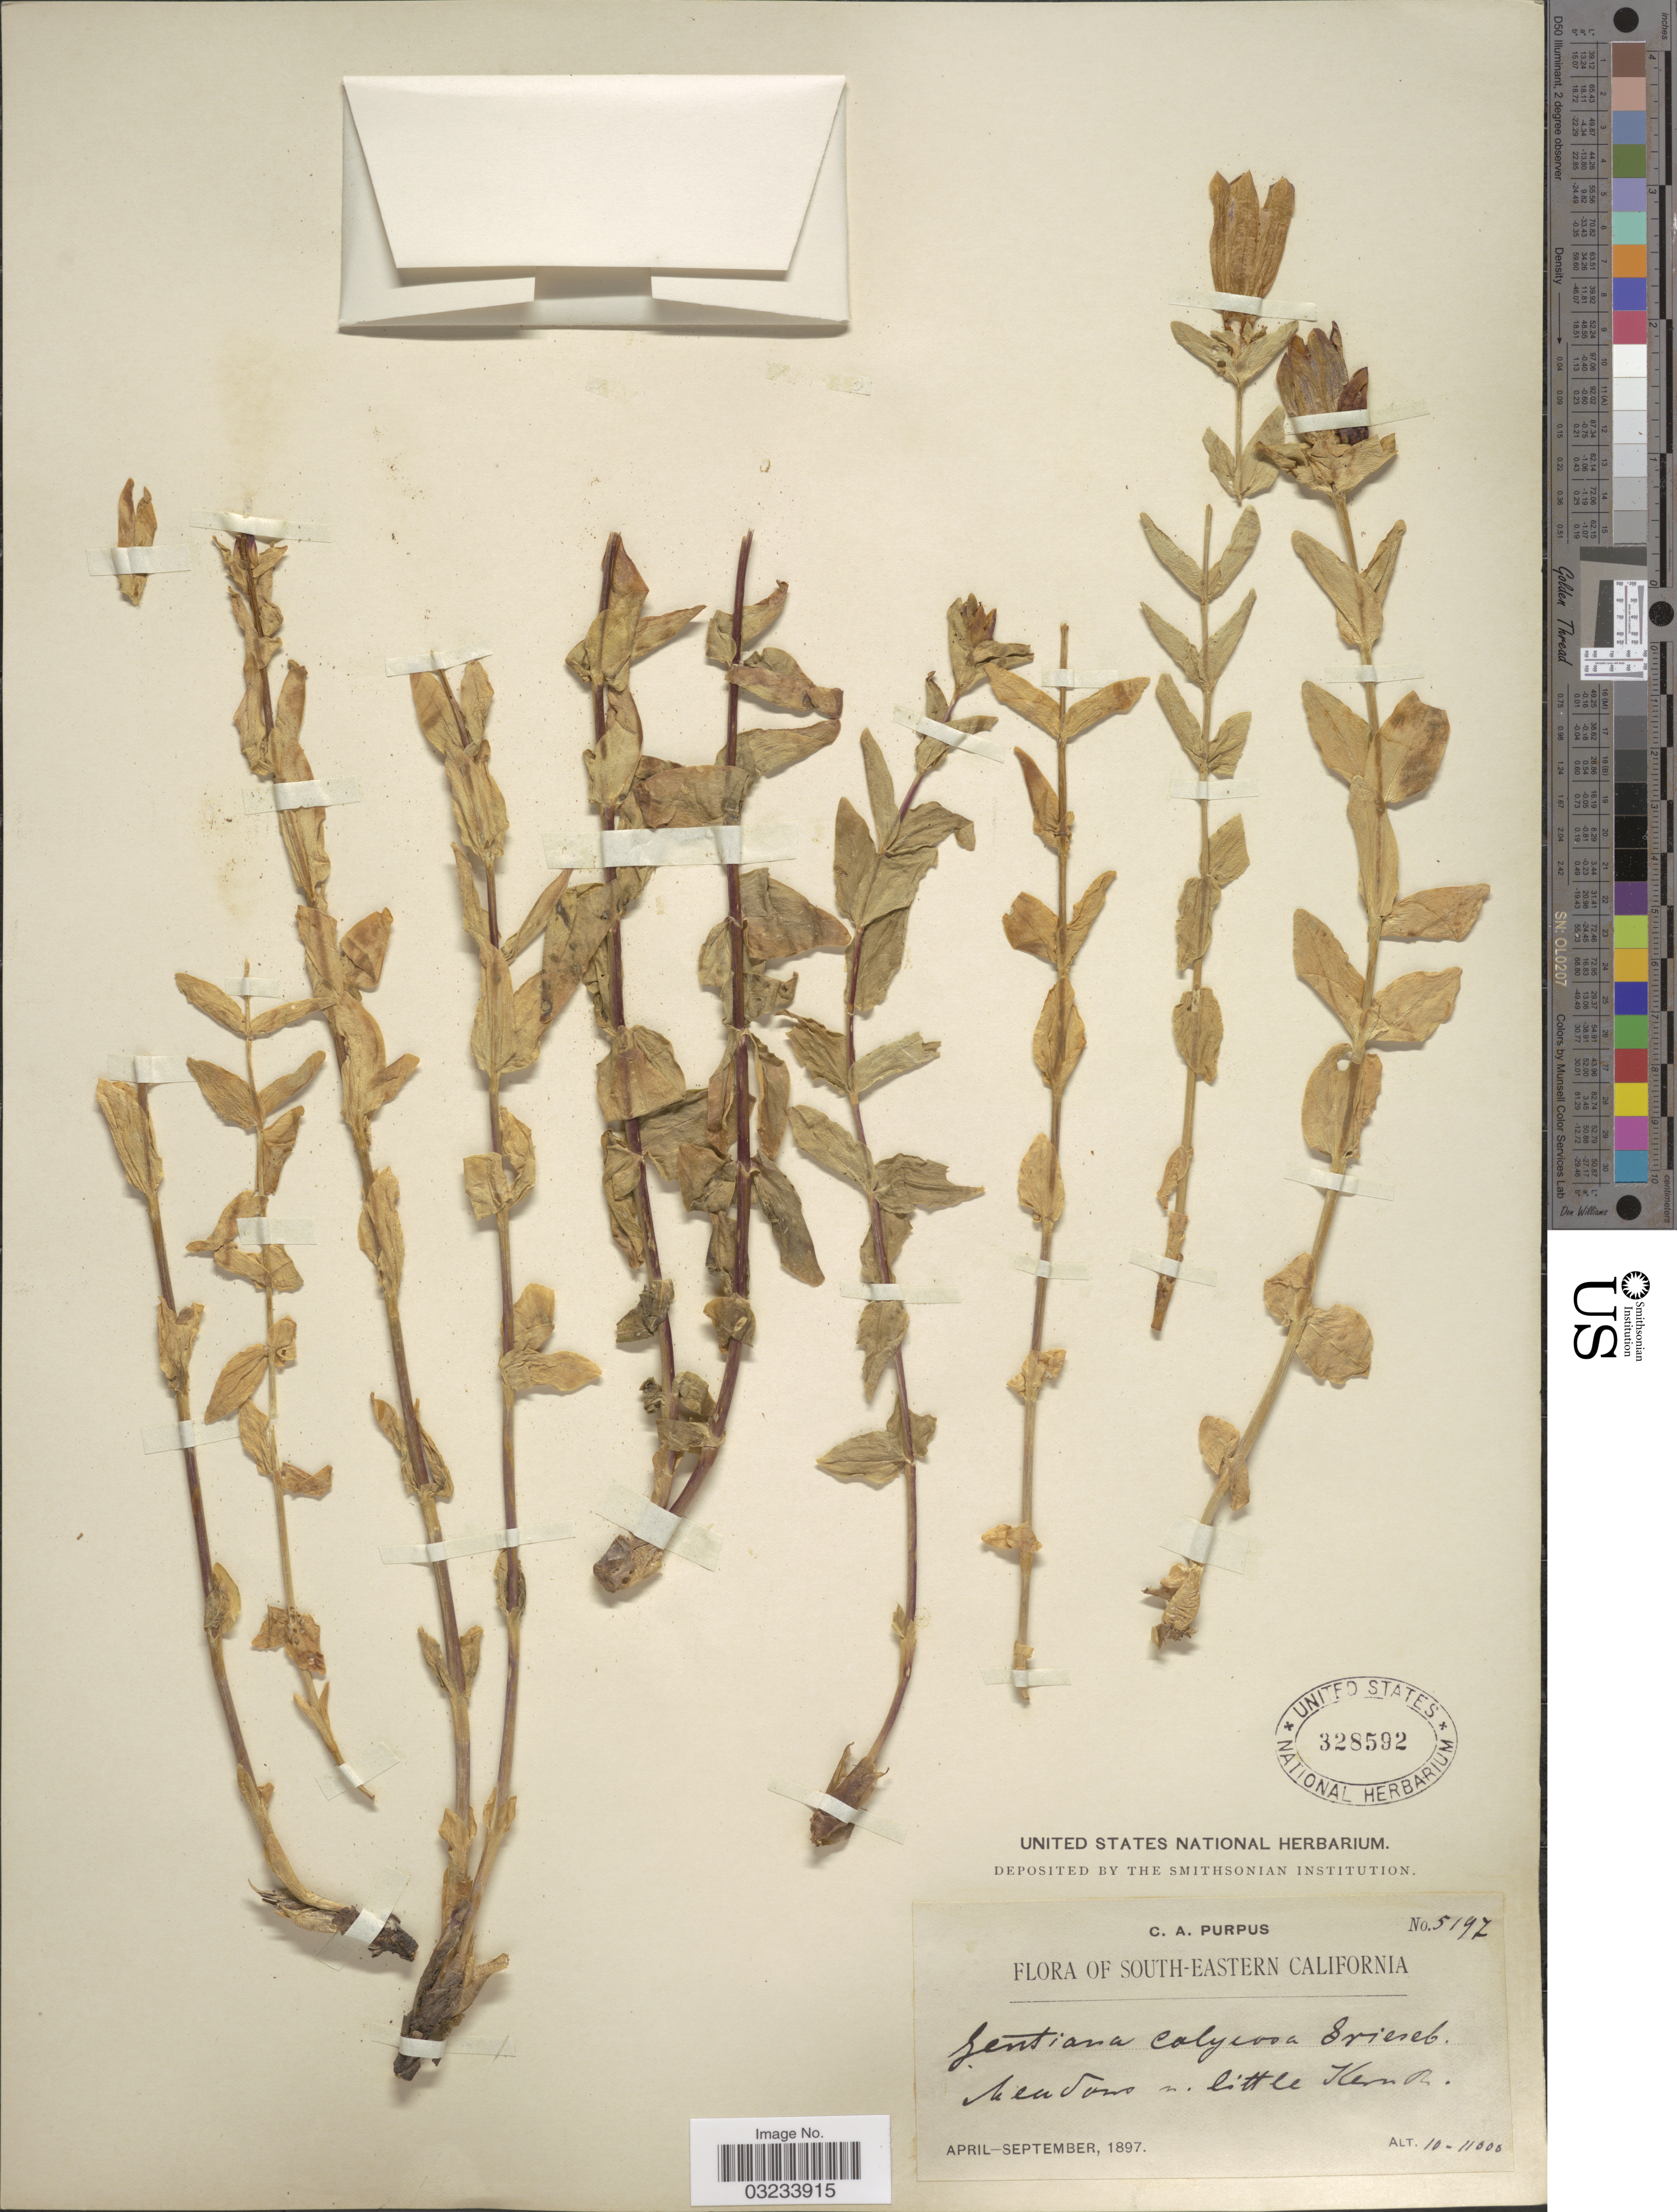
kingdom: Plantae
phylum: Tracheophyta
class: Magnoliopsida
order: Gentianales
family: Gentianaceae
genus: Gentiana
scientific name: Gentiana calycosa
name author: Griseb.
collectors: C. A. Purpus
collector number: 5197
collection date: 1897-04/1897-09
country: United States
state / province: California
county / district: Kern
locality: South-Eastern California, Meadows n. Little Kern R.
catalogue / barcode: US 328592